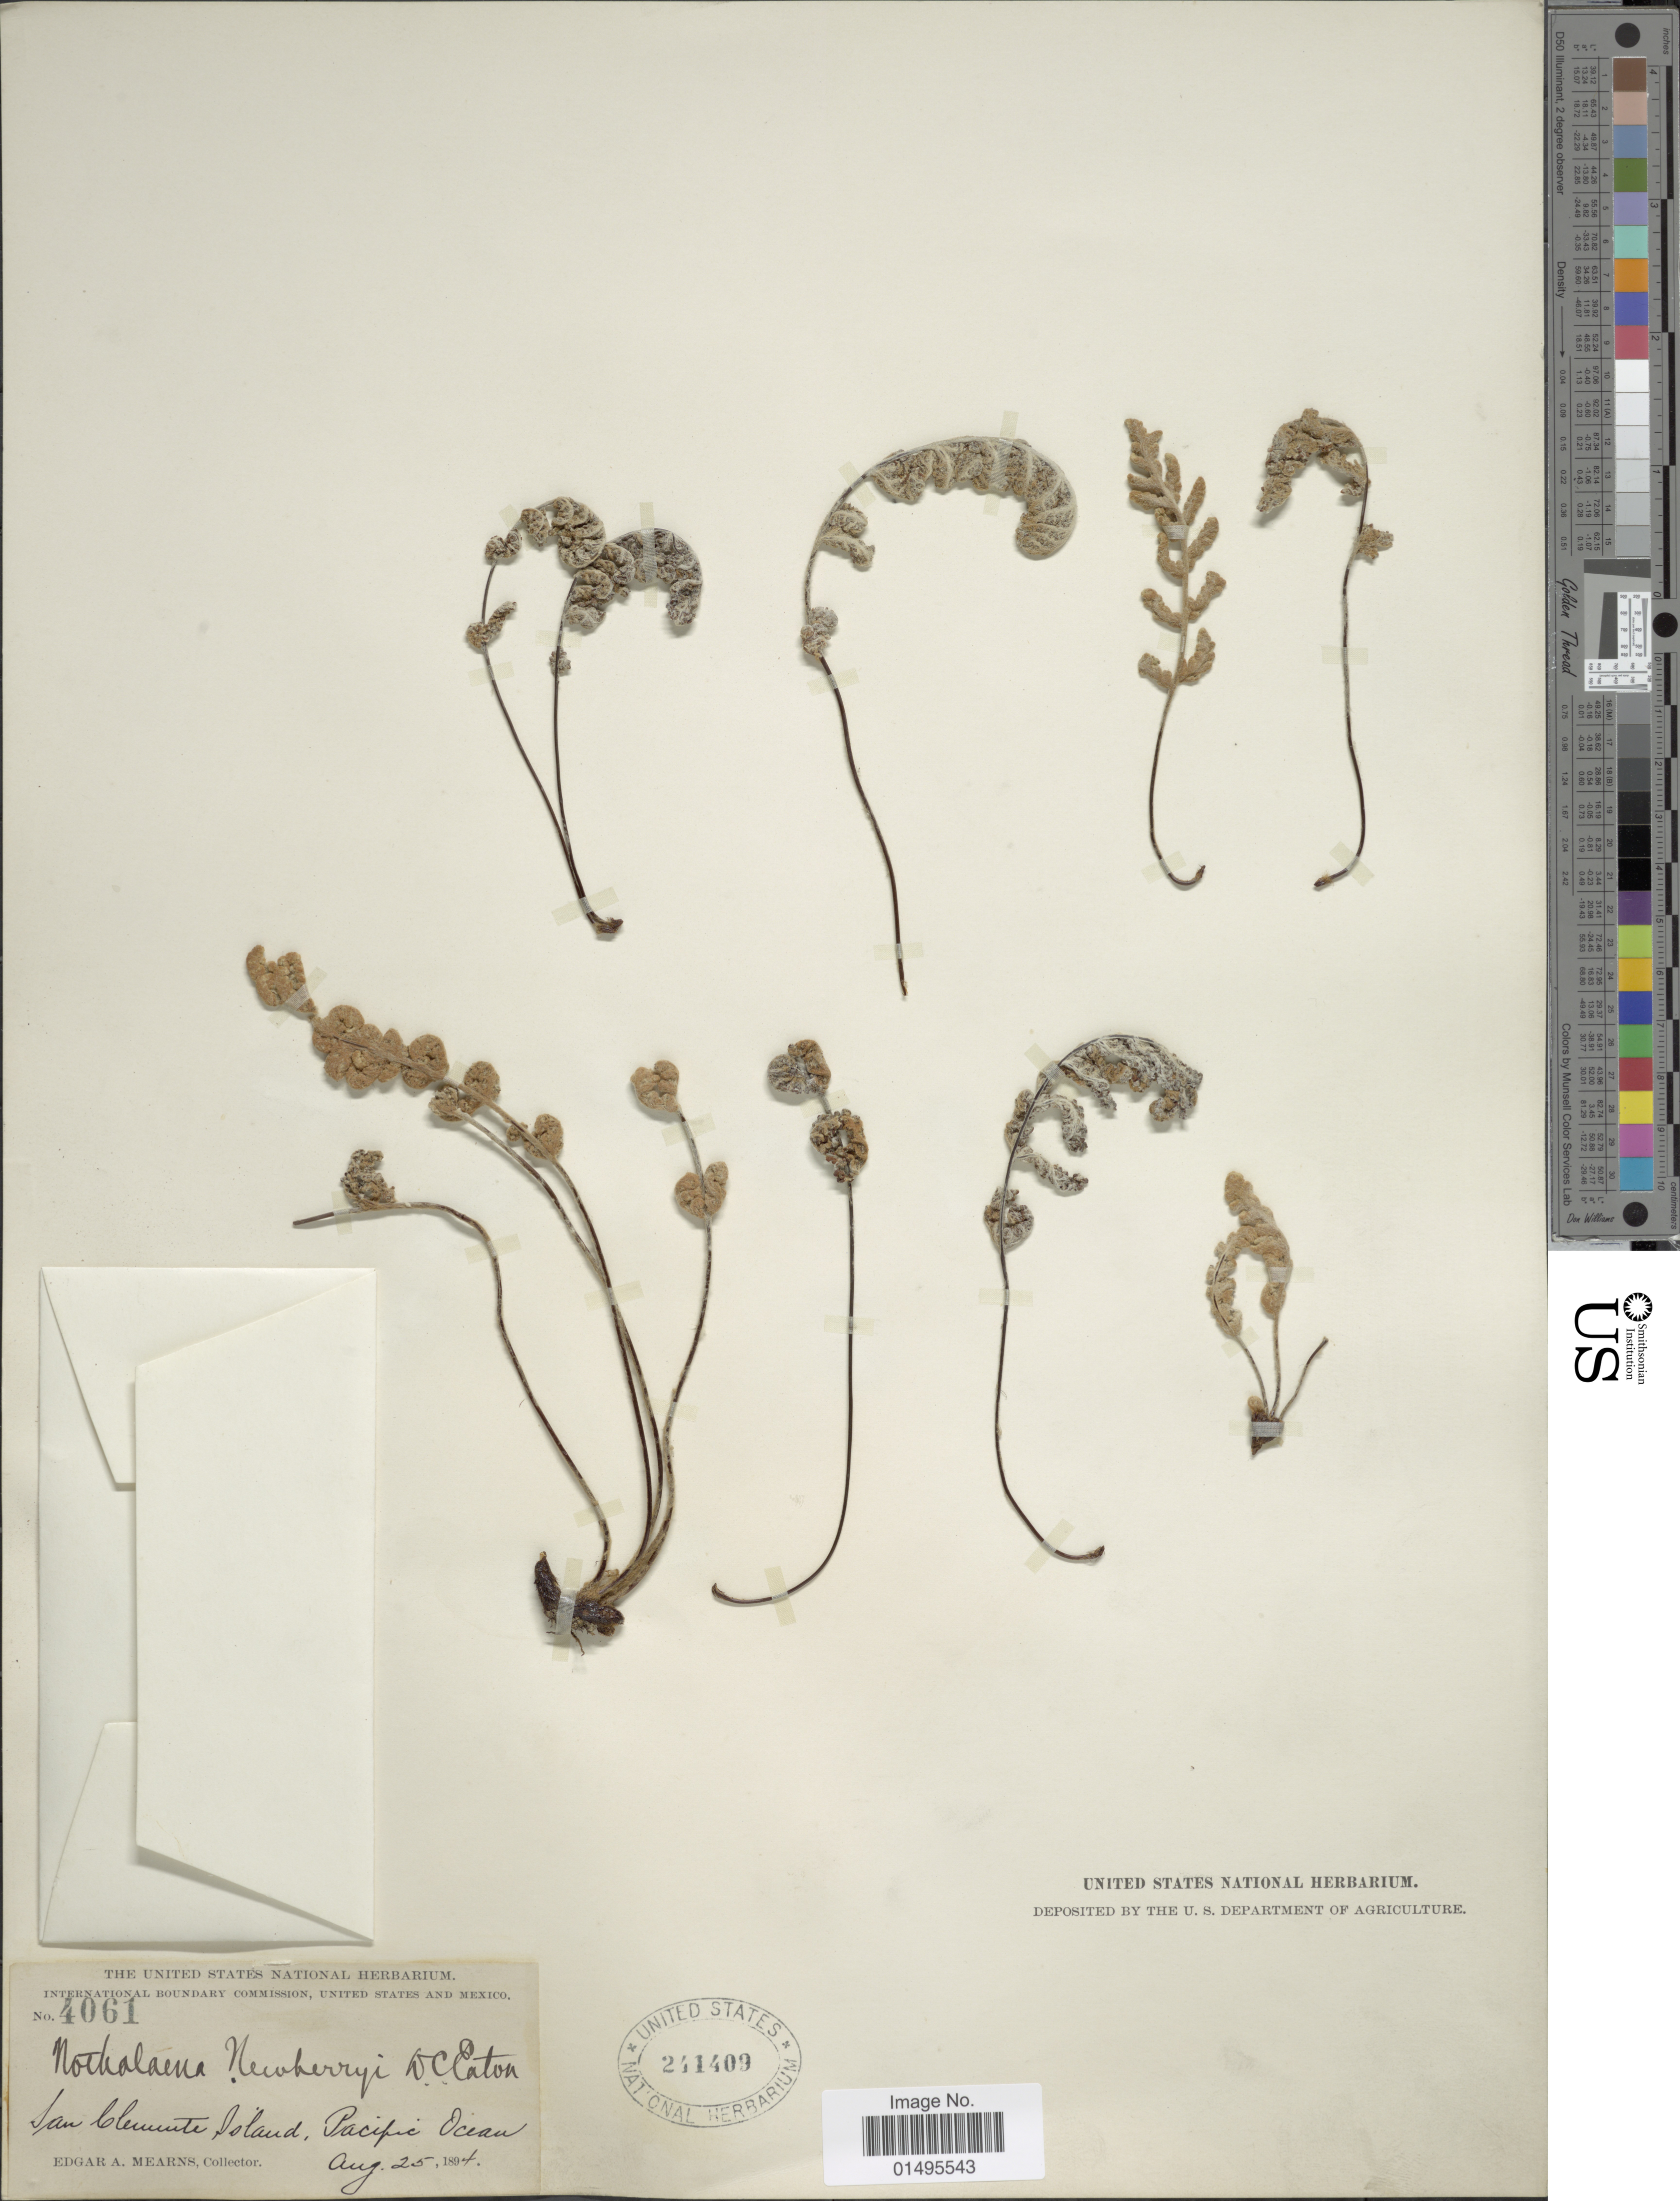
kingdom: Plantae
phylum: Tracheophyta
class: Polypodiopsida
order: Polypodiales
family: Pteridaceae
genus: Notholaena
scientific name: Notholaena newberryi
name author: D.C. Eaton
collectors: E. A. Mearns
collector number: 4061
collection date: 1894-08-25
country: United States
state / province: California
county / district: Los Angeles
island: San Clemente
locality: San Clemente Island, Pacific Ocean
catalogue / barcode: US 241409